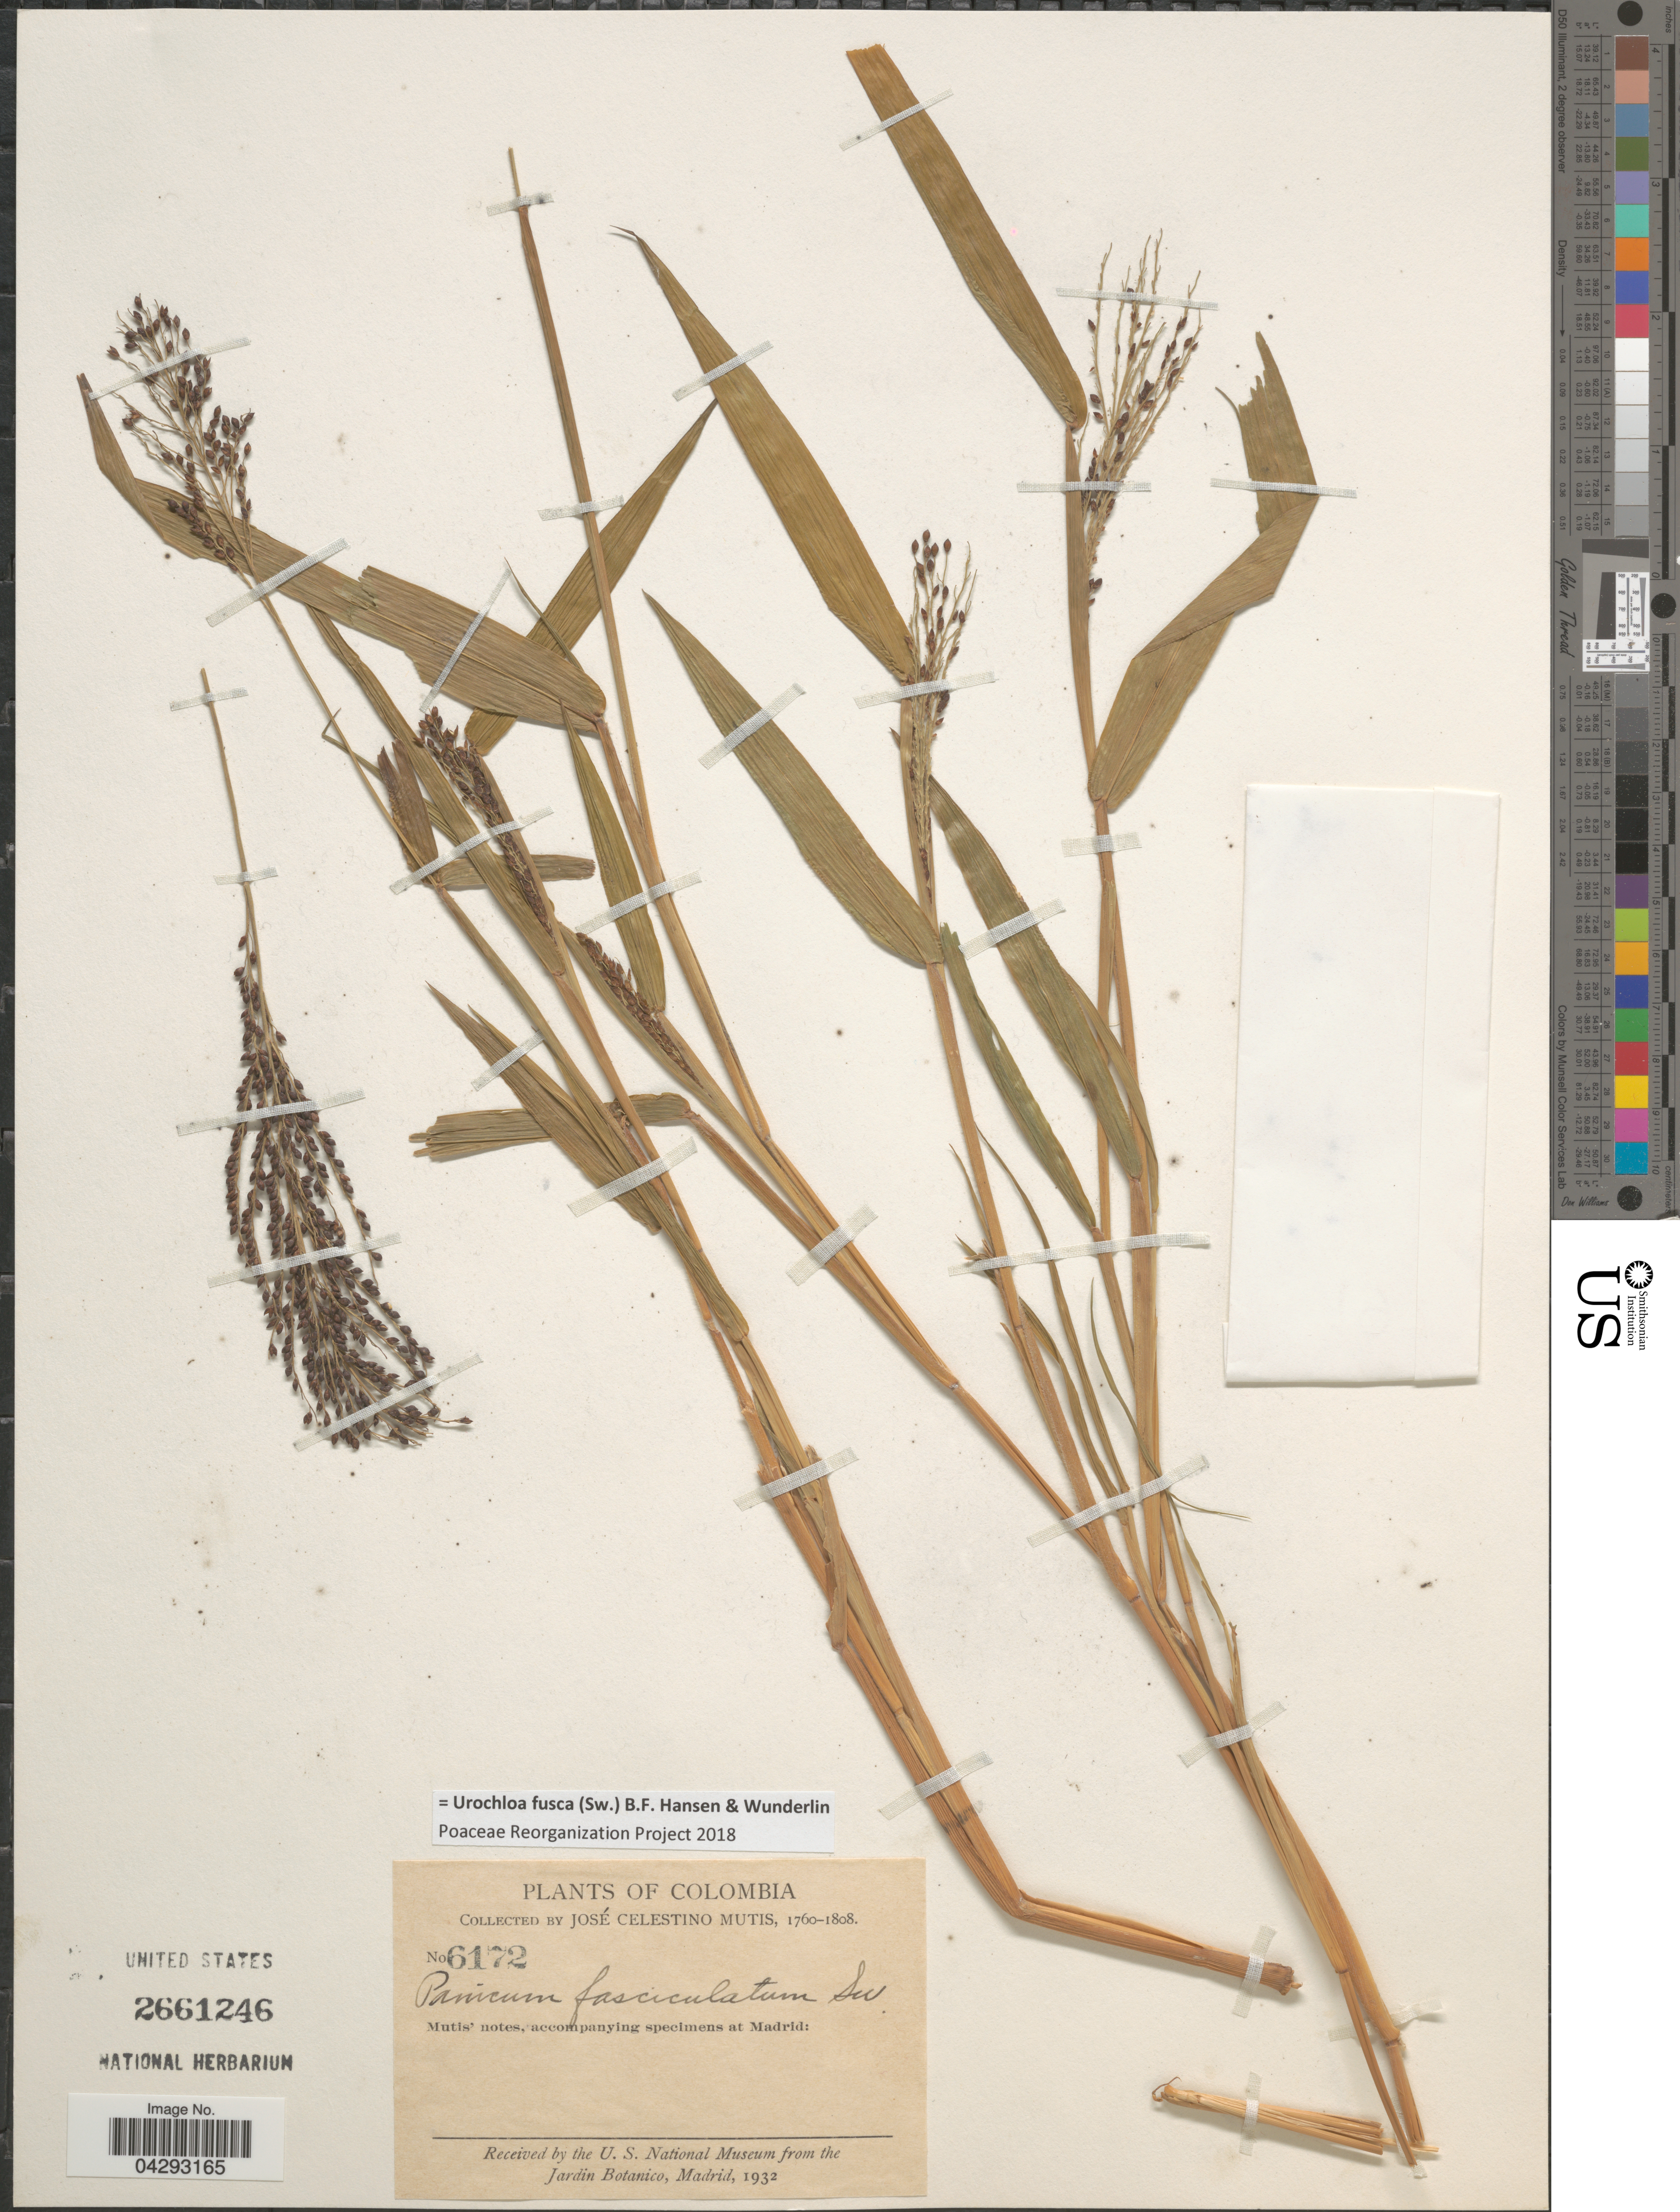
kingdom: Plantae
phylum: Tracheophyta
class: Liliopsida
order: Poales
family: Poaceae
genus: Urochloa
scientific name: Urochloa fusca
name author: (Sw.) B.F. Hansen & Wunderlin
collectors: J. C. B. Mutis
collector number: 6172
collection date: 1760/1808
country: Colombia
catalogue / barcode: US 2661246